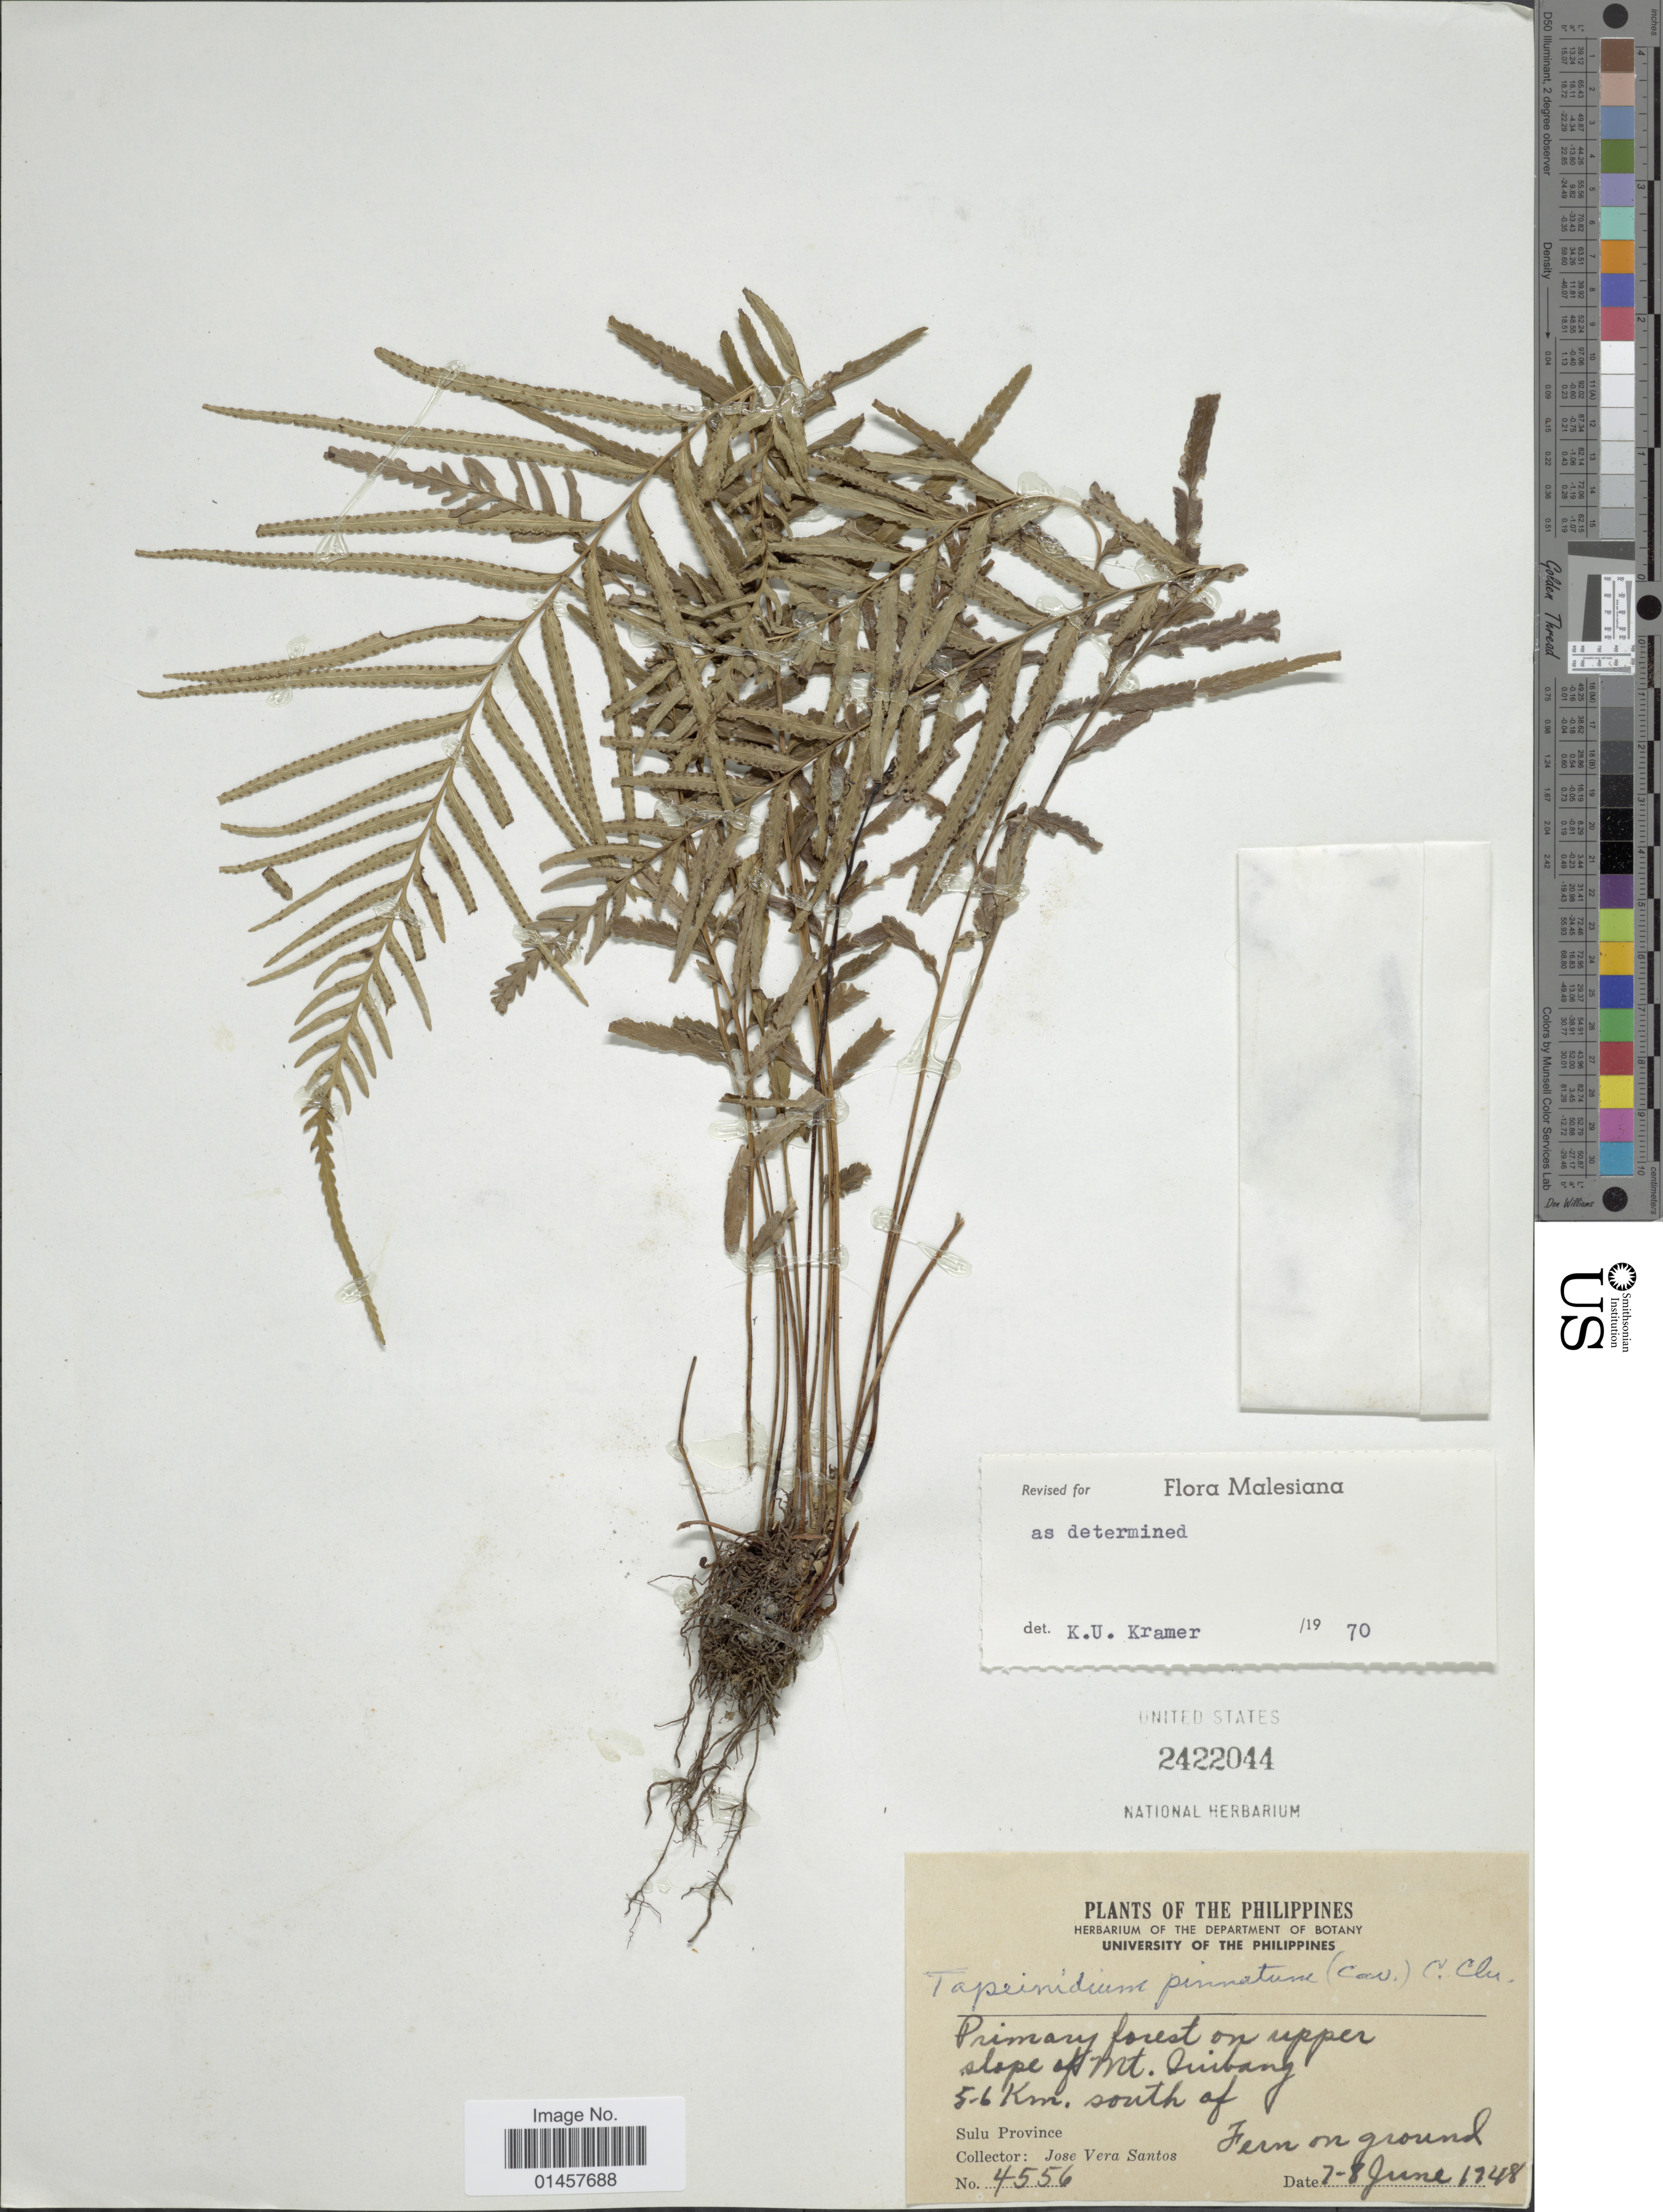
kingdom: Plantae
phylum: Tracheophyta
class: Polypodiopsida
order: Polypodiales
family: Lindsaeaceae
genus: Tapeinidium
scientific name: Tapeinidium pinnatum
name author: (Cav.) C. Chr.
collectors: J. V. Santos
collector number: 4556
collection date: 1948-06-07/1948-06-08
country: Philippines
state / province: Muslim Mindanao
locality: Primary forest on upper slope of mt. Quibang, 5-6km South of Sulu province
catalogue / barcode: US 2422044